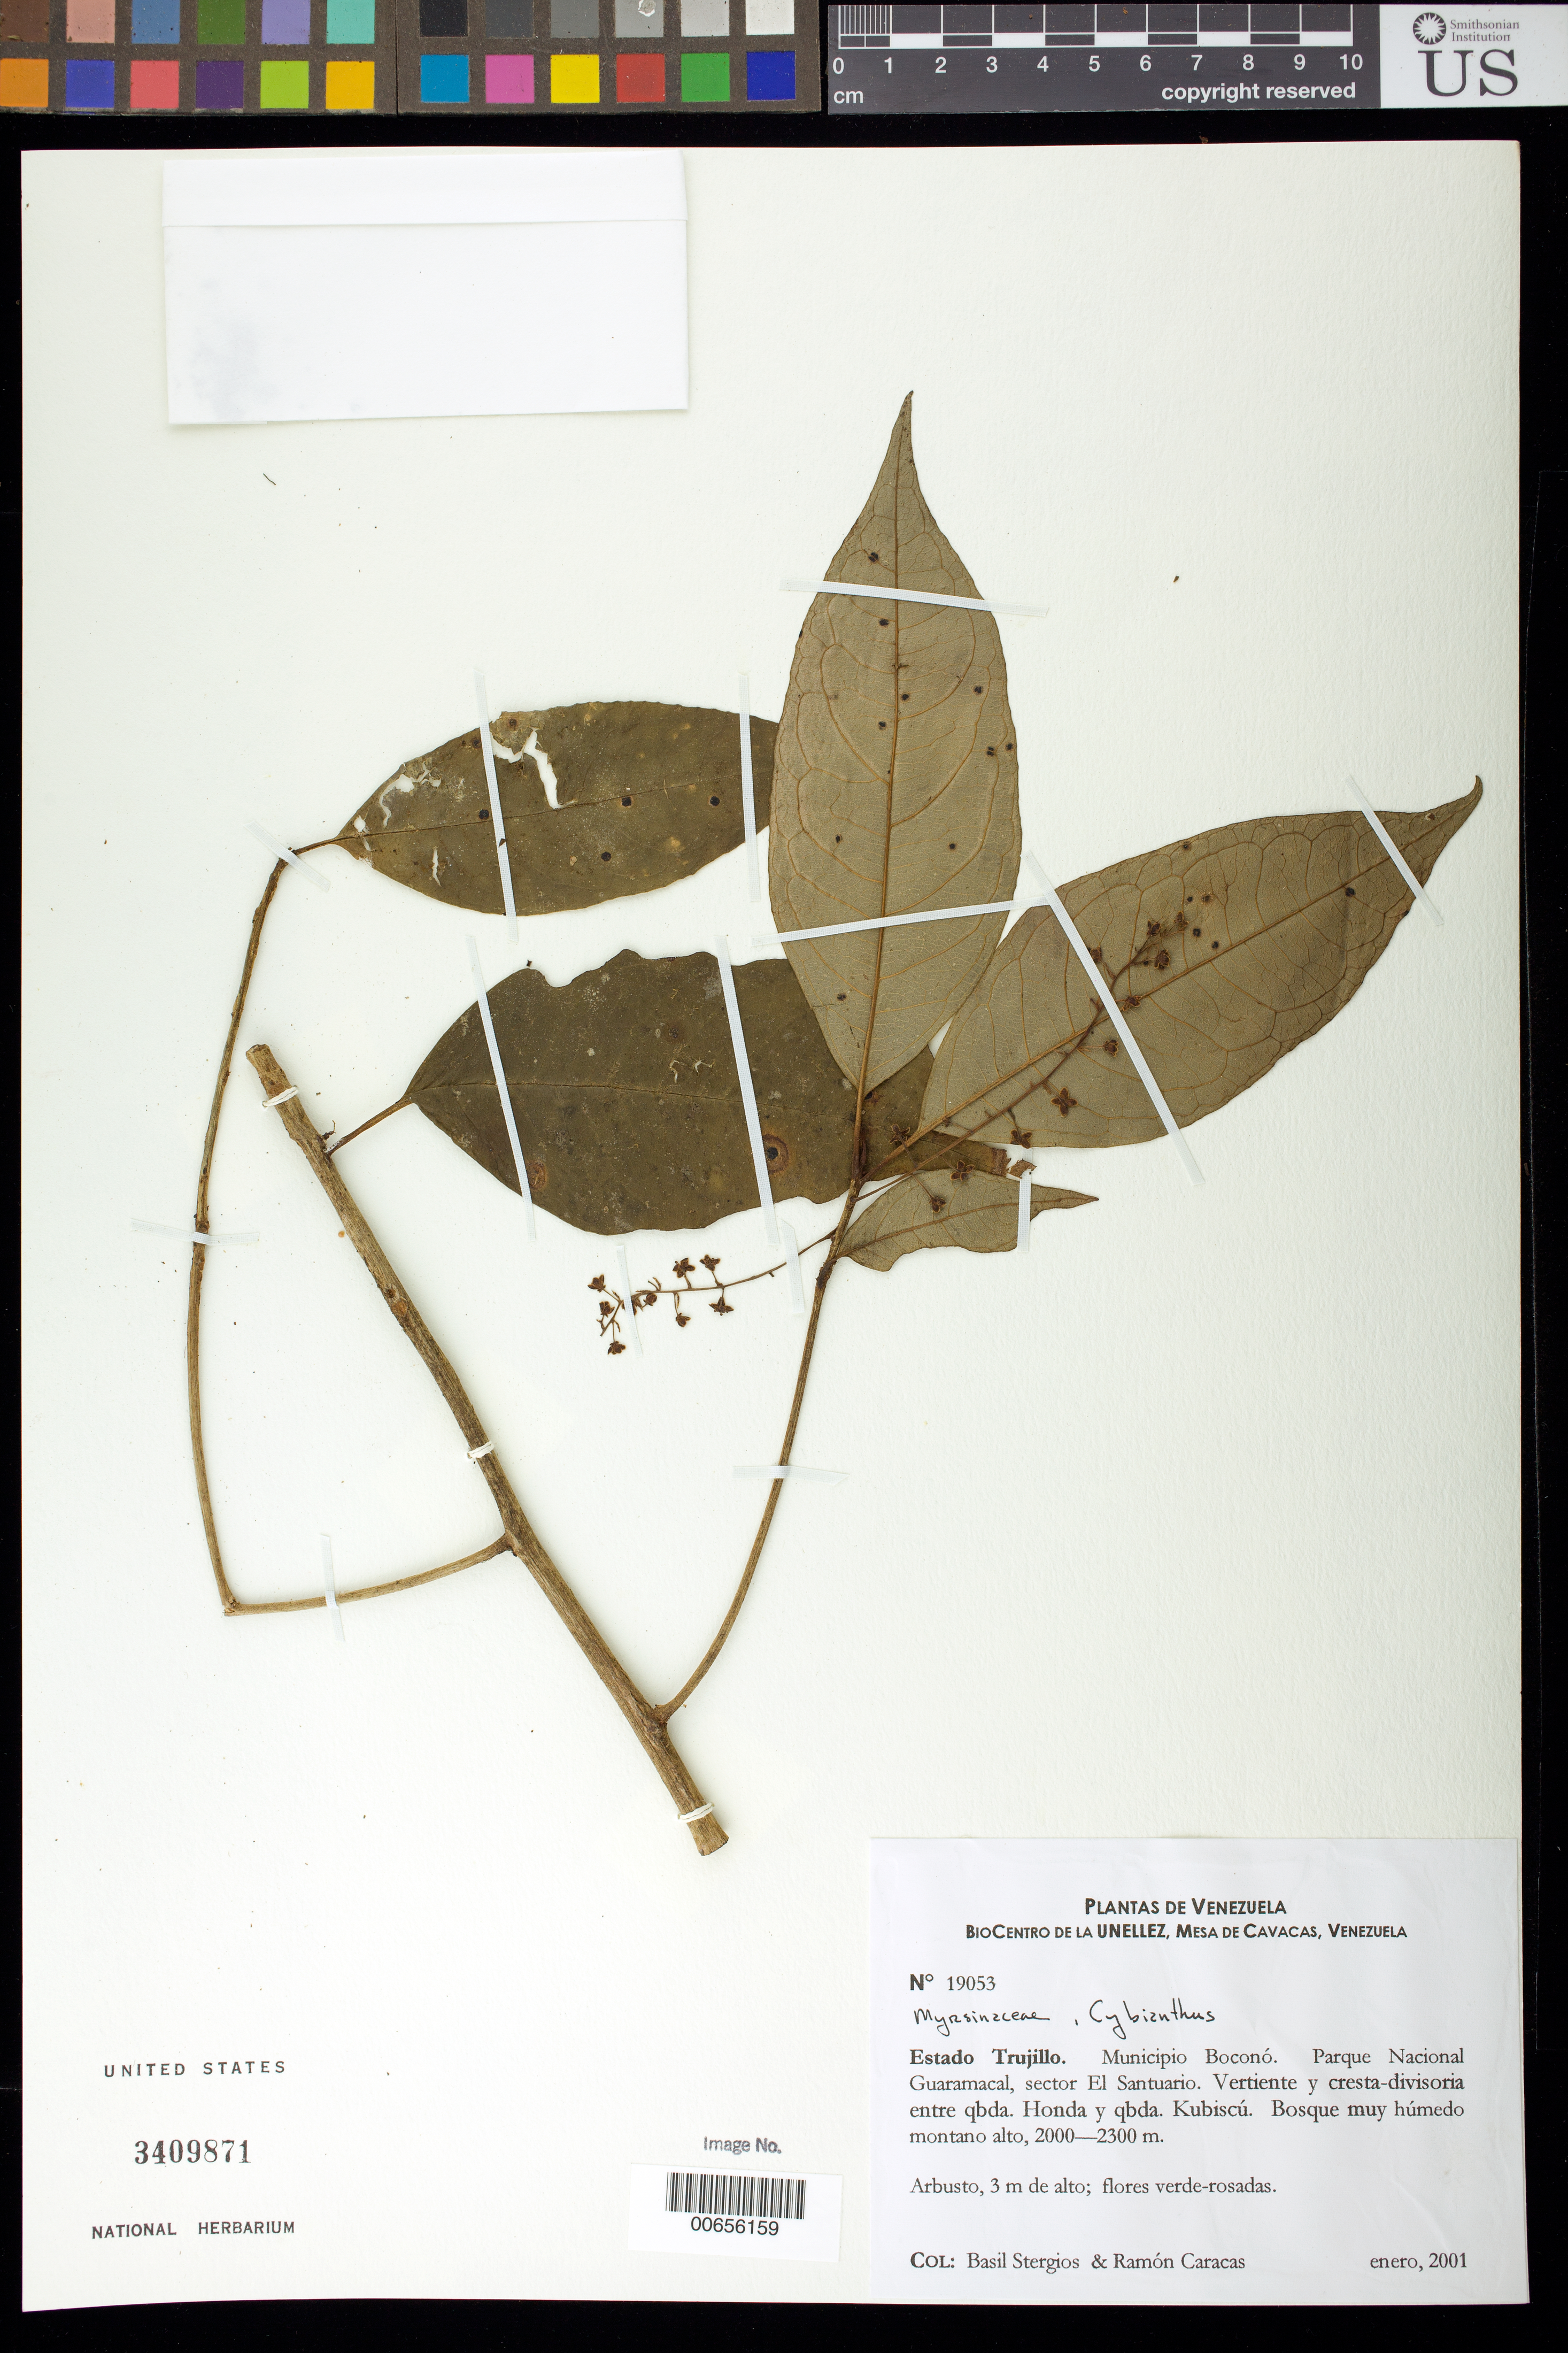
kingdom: Plantae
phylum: Tracheophyta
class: Magnoliopsida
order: Ericales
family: Primulaceae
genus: Cybianthus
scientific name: Cybianthus sp.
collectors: B. G. Stergios & R. Caracas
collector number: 19053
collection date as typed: Jan 2001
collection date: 2001-01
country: Venezuela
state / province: Trujillo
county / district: Boconó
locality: Parque Nacional Guaramacal, sector El Santuario, vertiente y cresta-divisoria entre Quebrada Honda y Quebrada Kubiscú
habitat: Bosque muy húmedo montano alto.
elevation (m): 2000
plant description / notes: PORT, US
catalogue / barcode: US 3409871